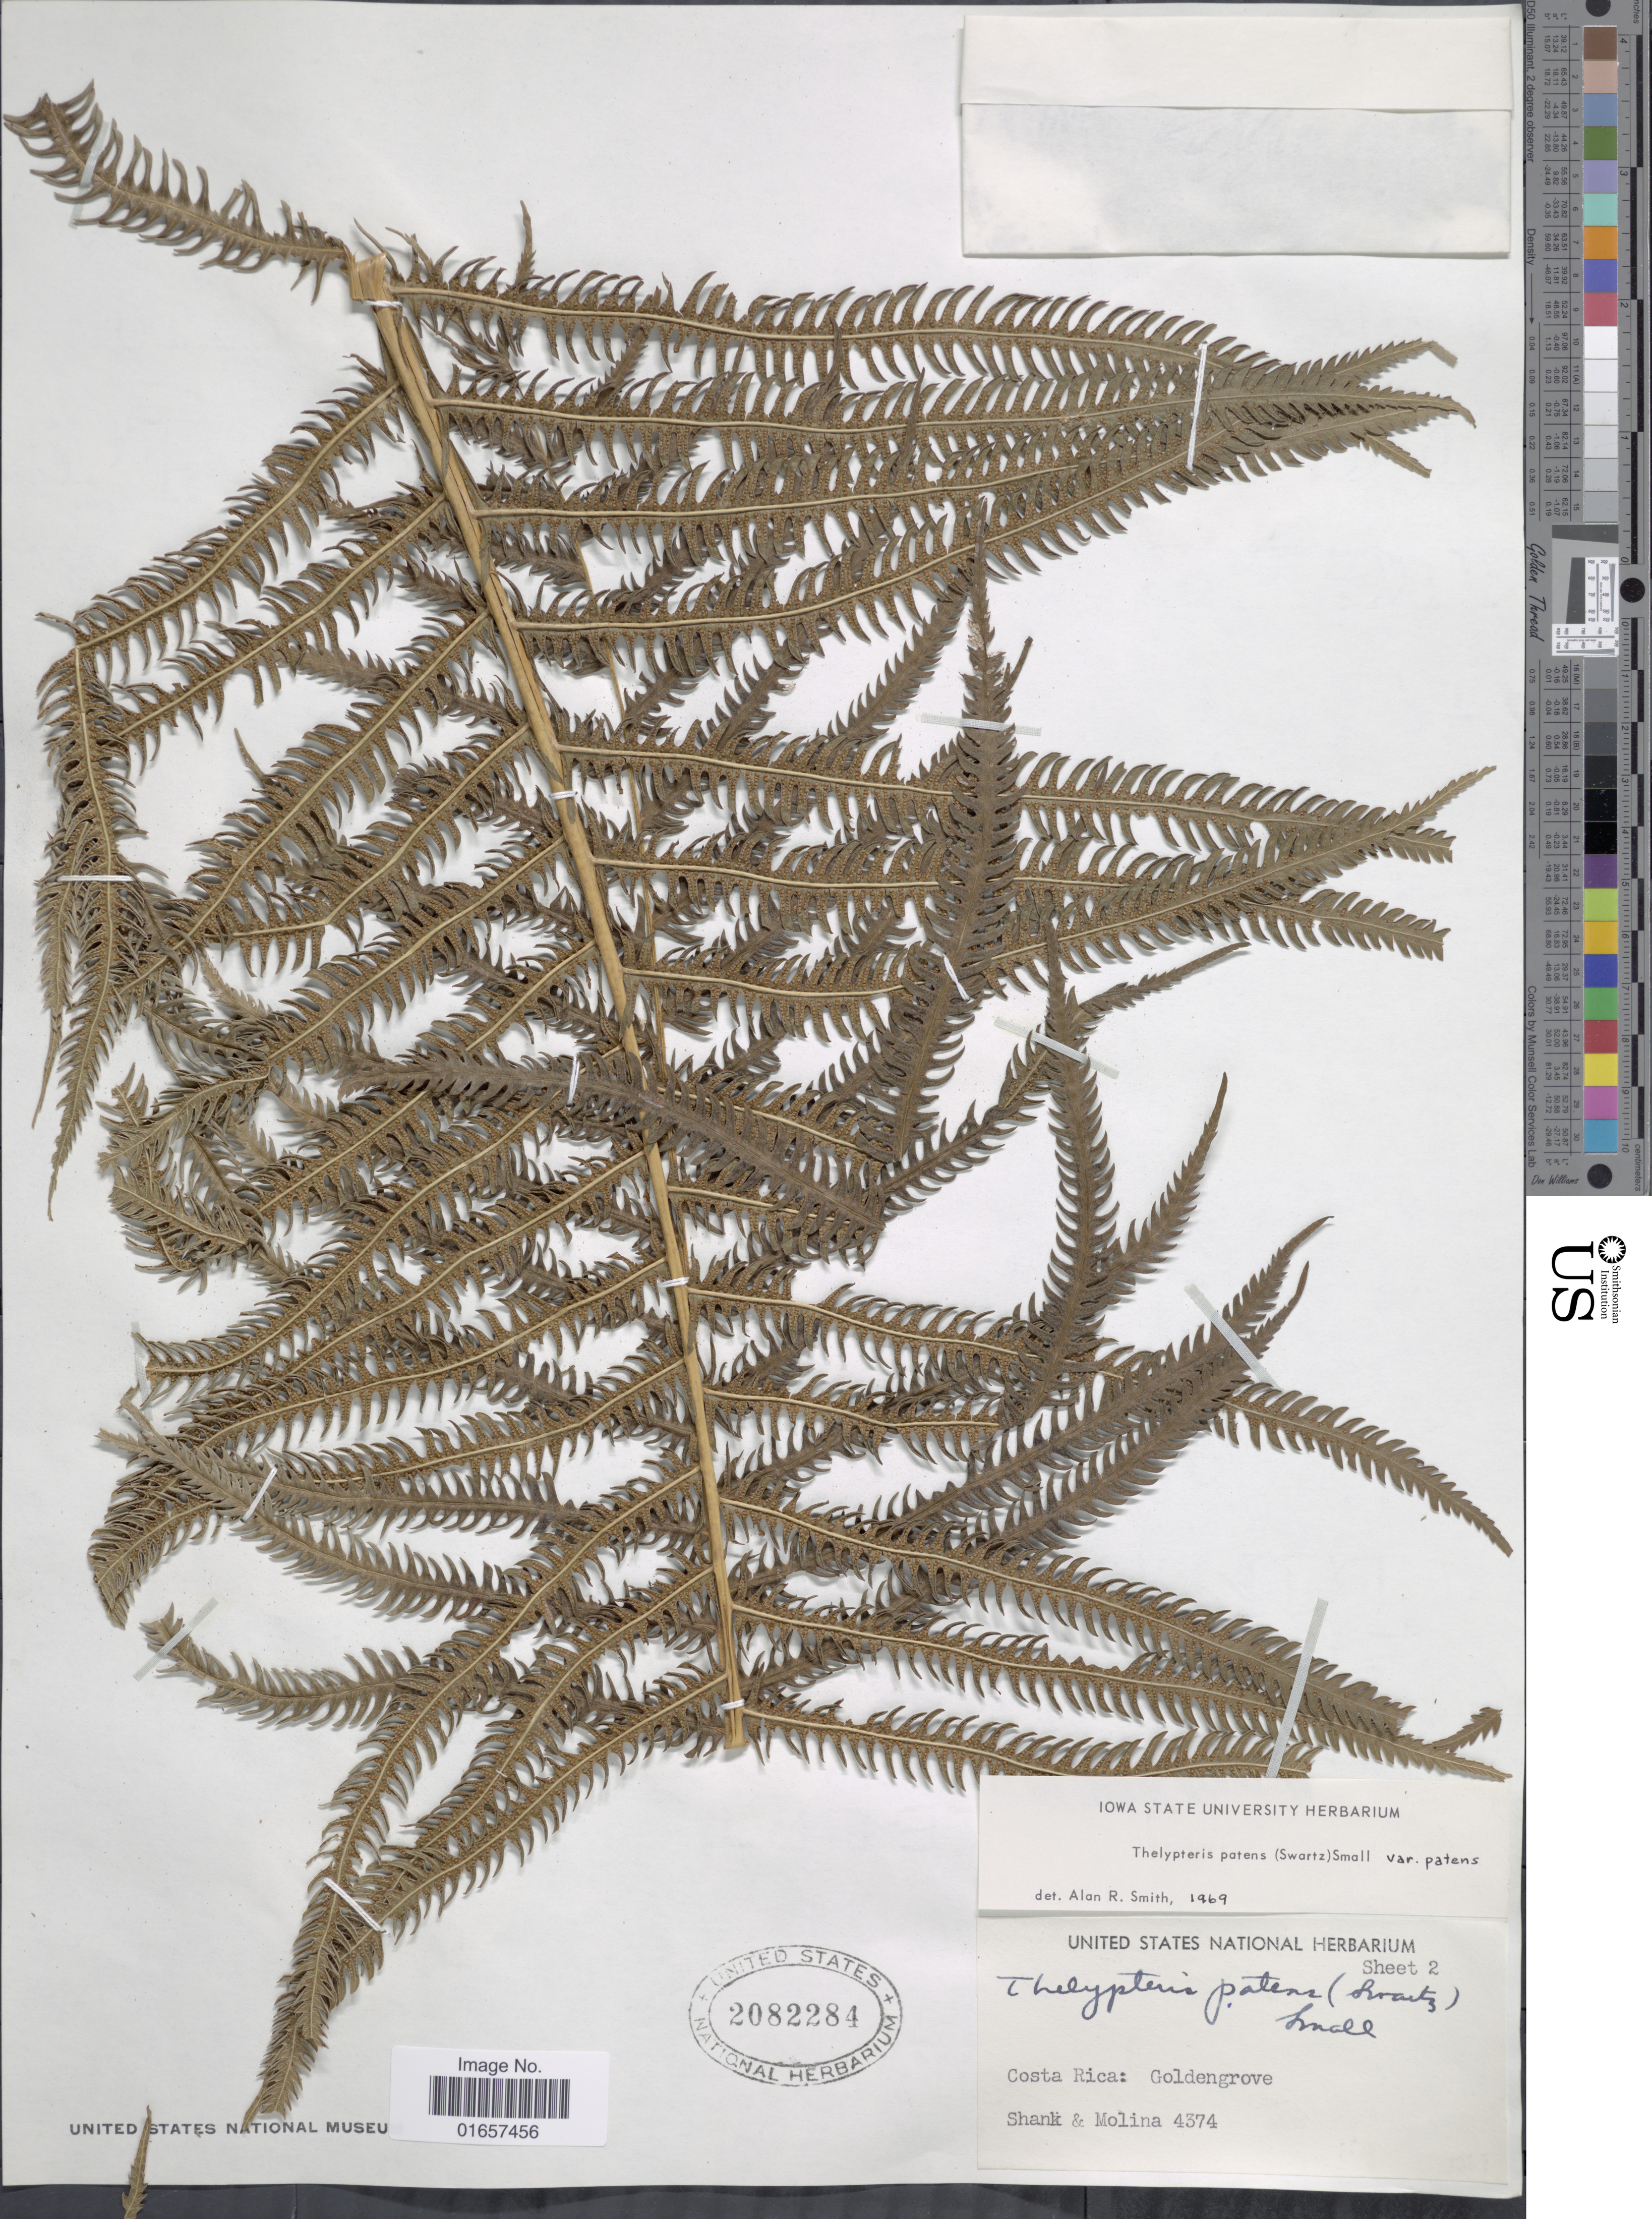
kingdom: Plantae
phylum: Tracheophyta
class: Polypodiopsida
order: Polypodiales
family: Thelypteridaceae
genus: Christella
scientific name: Christella patens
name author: (Sw.) Holttum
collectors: Shank & -- Molina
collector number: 4374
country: Costa Rica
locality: Costa Rica: Goldengrove.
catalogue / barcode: US 2082284